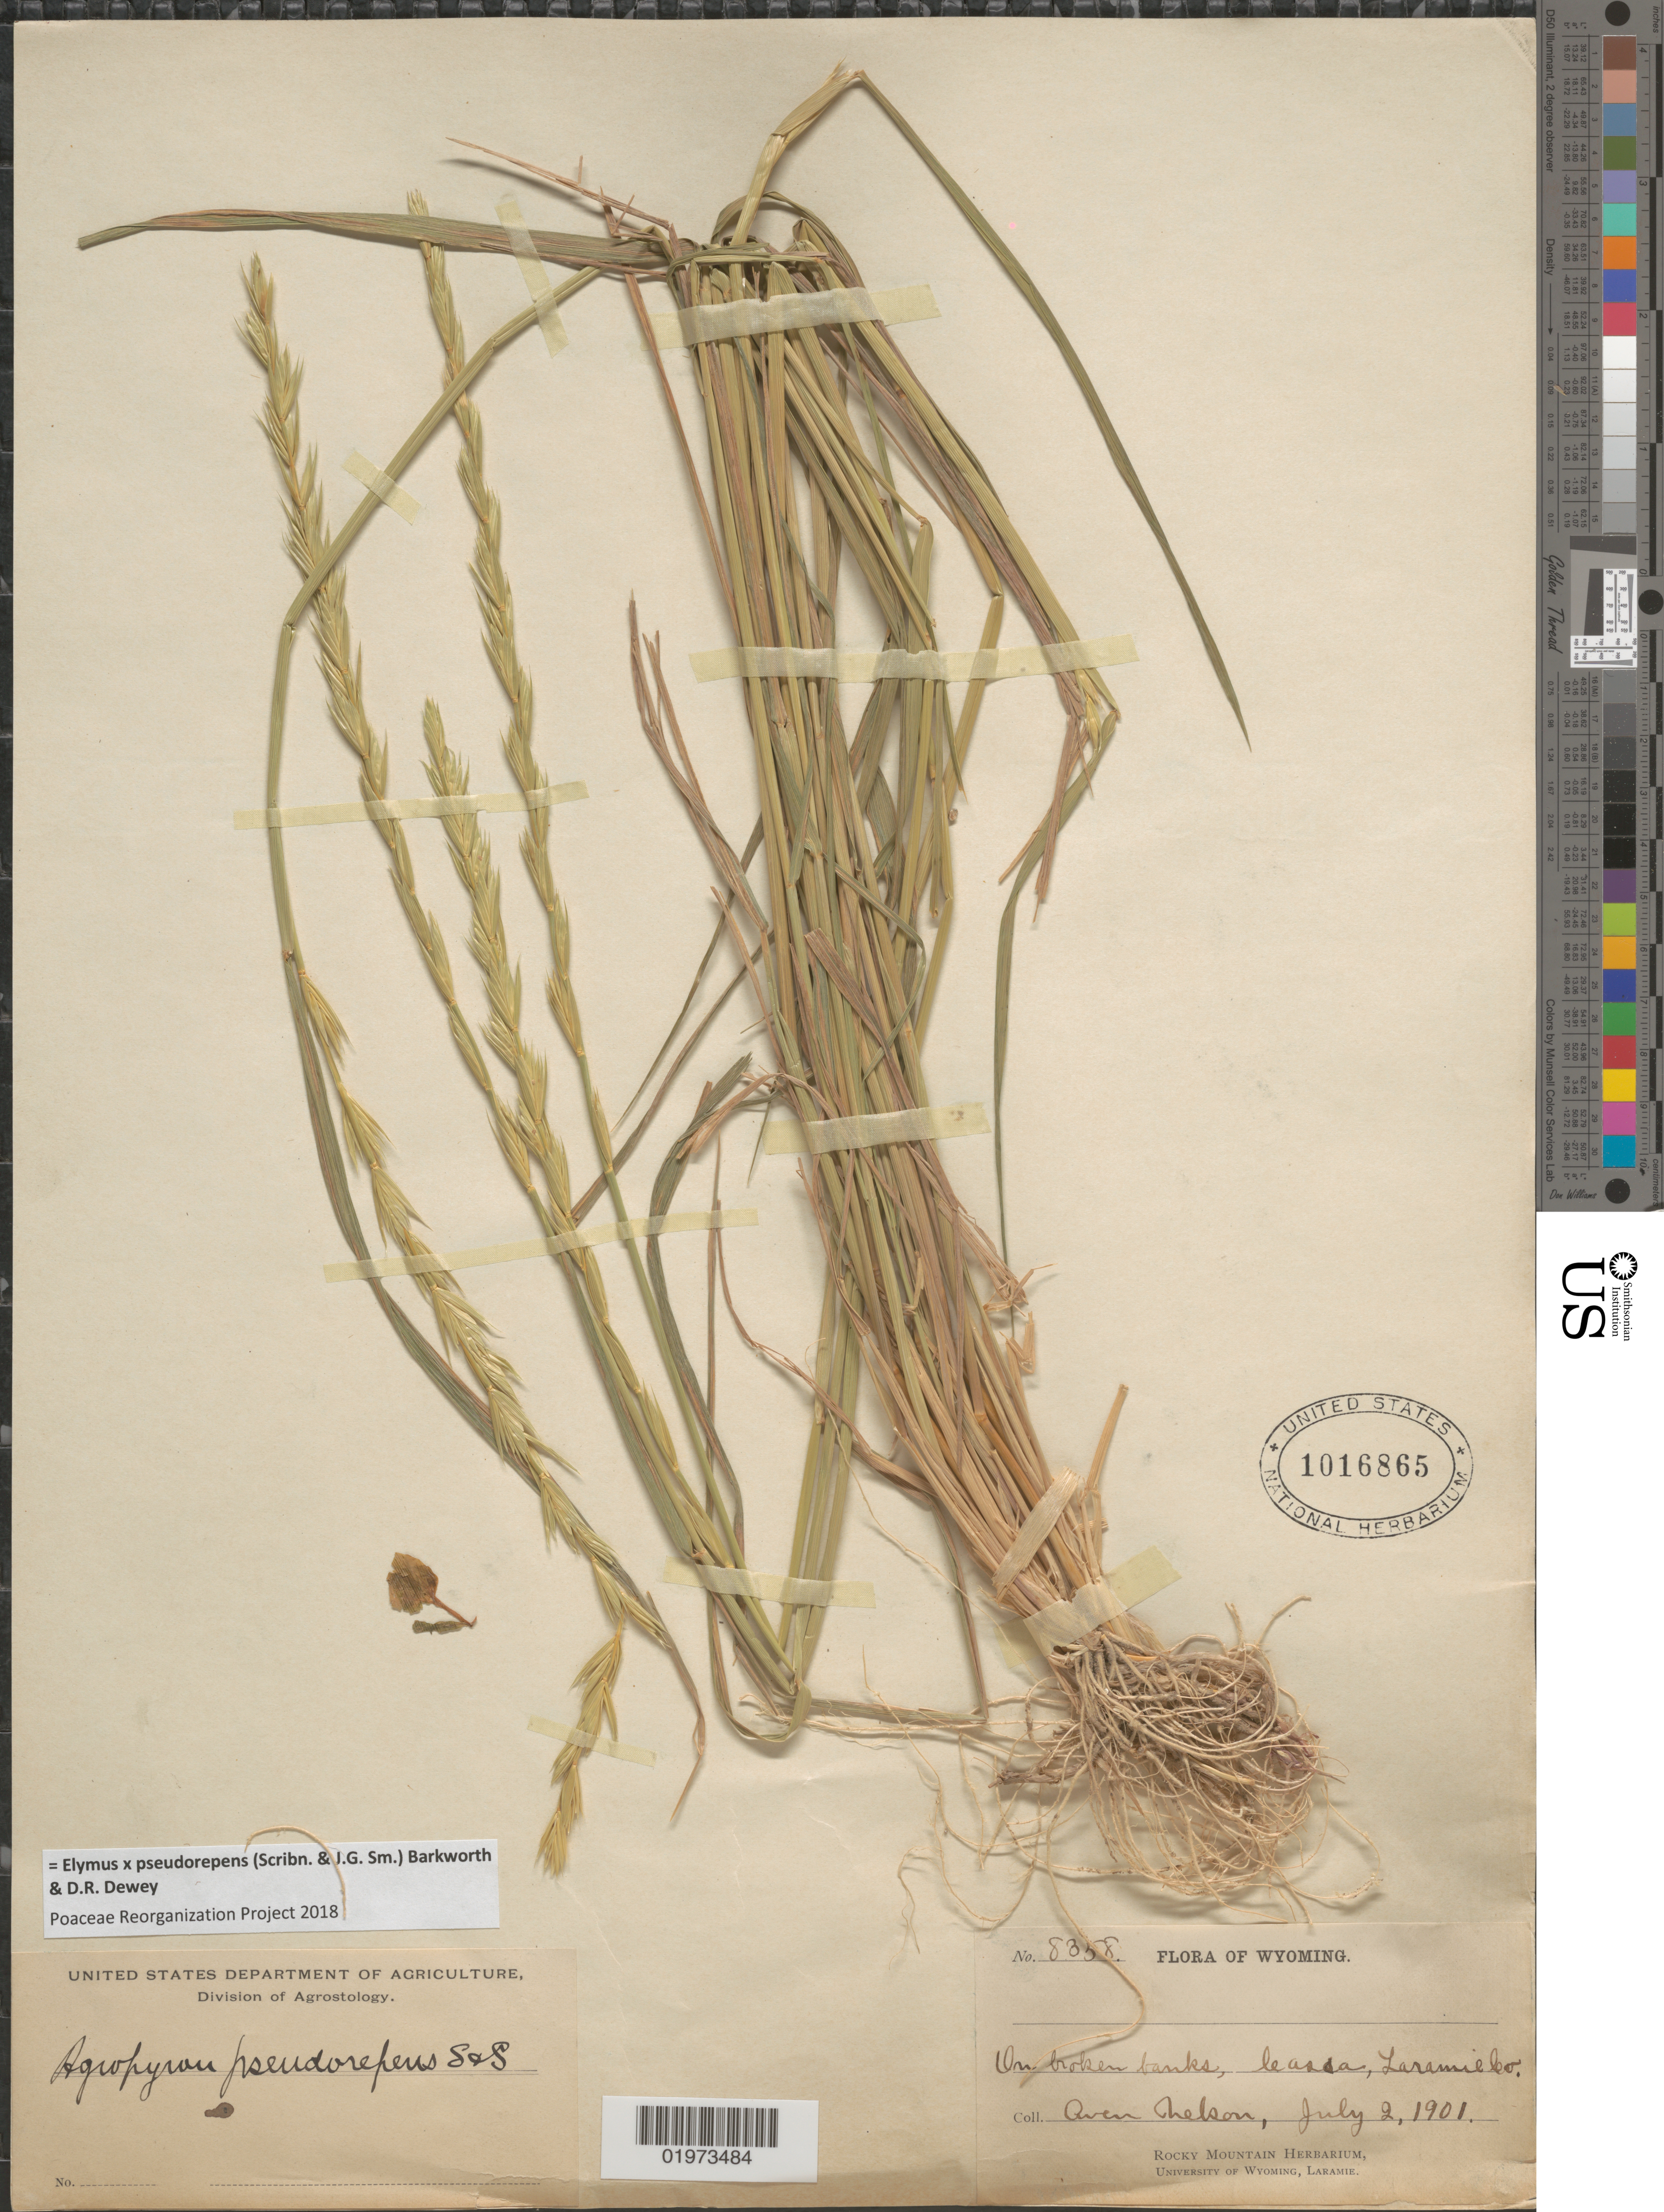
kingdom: Plantae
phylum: Tracheophyta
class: Liliopsida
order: Poales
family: Poaceae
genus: Elymus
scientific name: Elymus x pseudorepens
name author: (Scribn. & J.G. Sm.) Barkworth & Dewey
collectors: A. Nelson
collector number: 8358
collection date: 1901-07-02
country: United States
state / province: Wyoming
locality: Cassa, Laramie Co.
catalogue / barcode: US 1016865